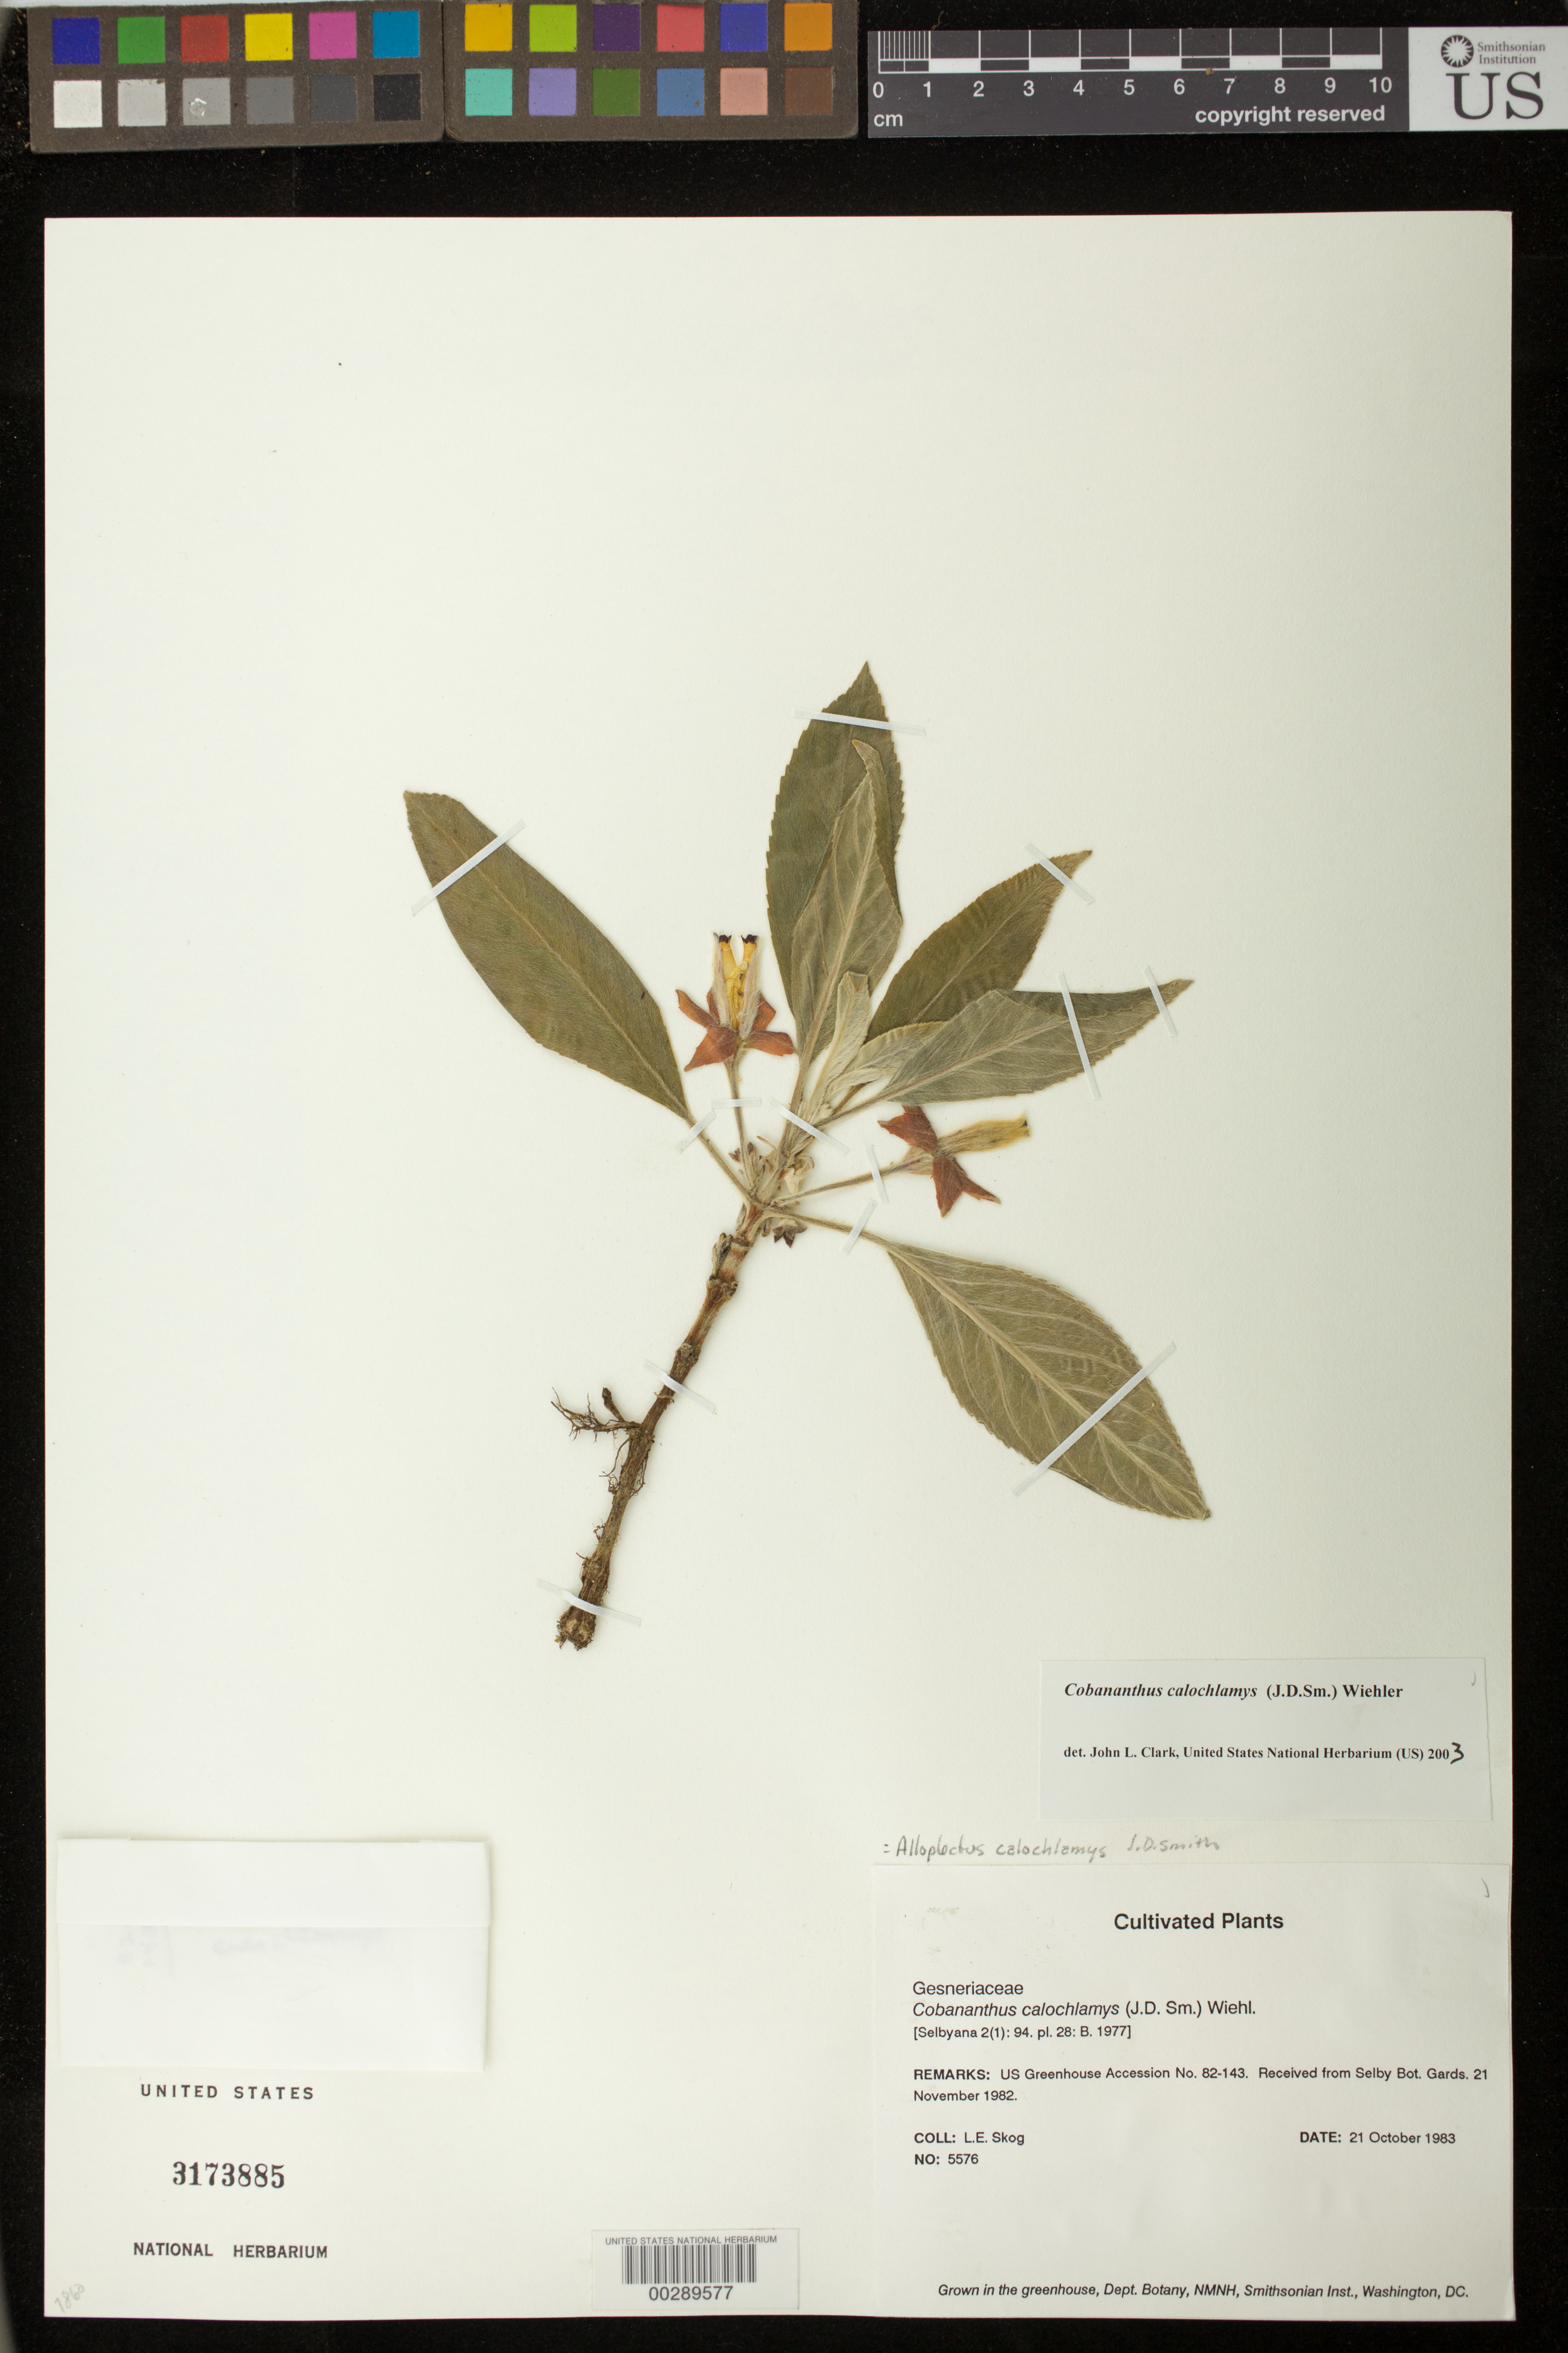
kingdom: Plantae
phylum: Tracheophyta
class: Magnoliopsida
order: Lamiales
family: Gesneriaceae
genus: Cobananthus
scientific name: Cobananthus calochlamys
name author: (Donn. Sm.) Wiehler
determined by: Clark, J. L., (SEL), The Marie Selby Botanical Garden (UNITED STATES)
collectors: L. E. Skog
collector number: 5576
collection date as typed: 21 Oct 1983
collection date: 1983-10-21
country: United States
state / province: District of Columbia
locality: Grown in the greenhouse, Dept. Botany, NMNH, Smithsonian Inst., Washington, DC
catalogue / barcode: US 3173885